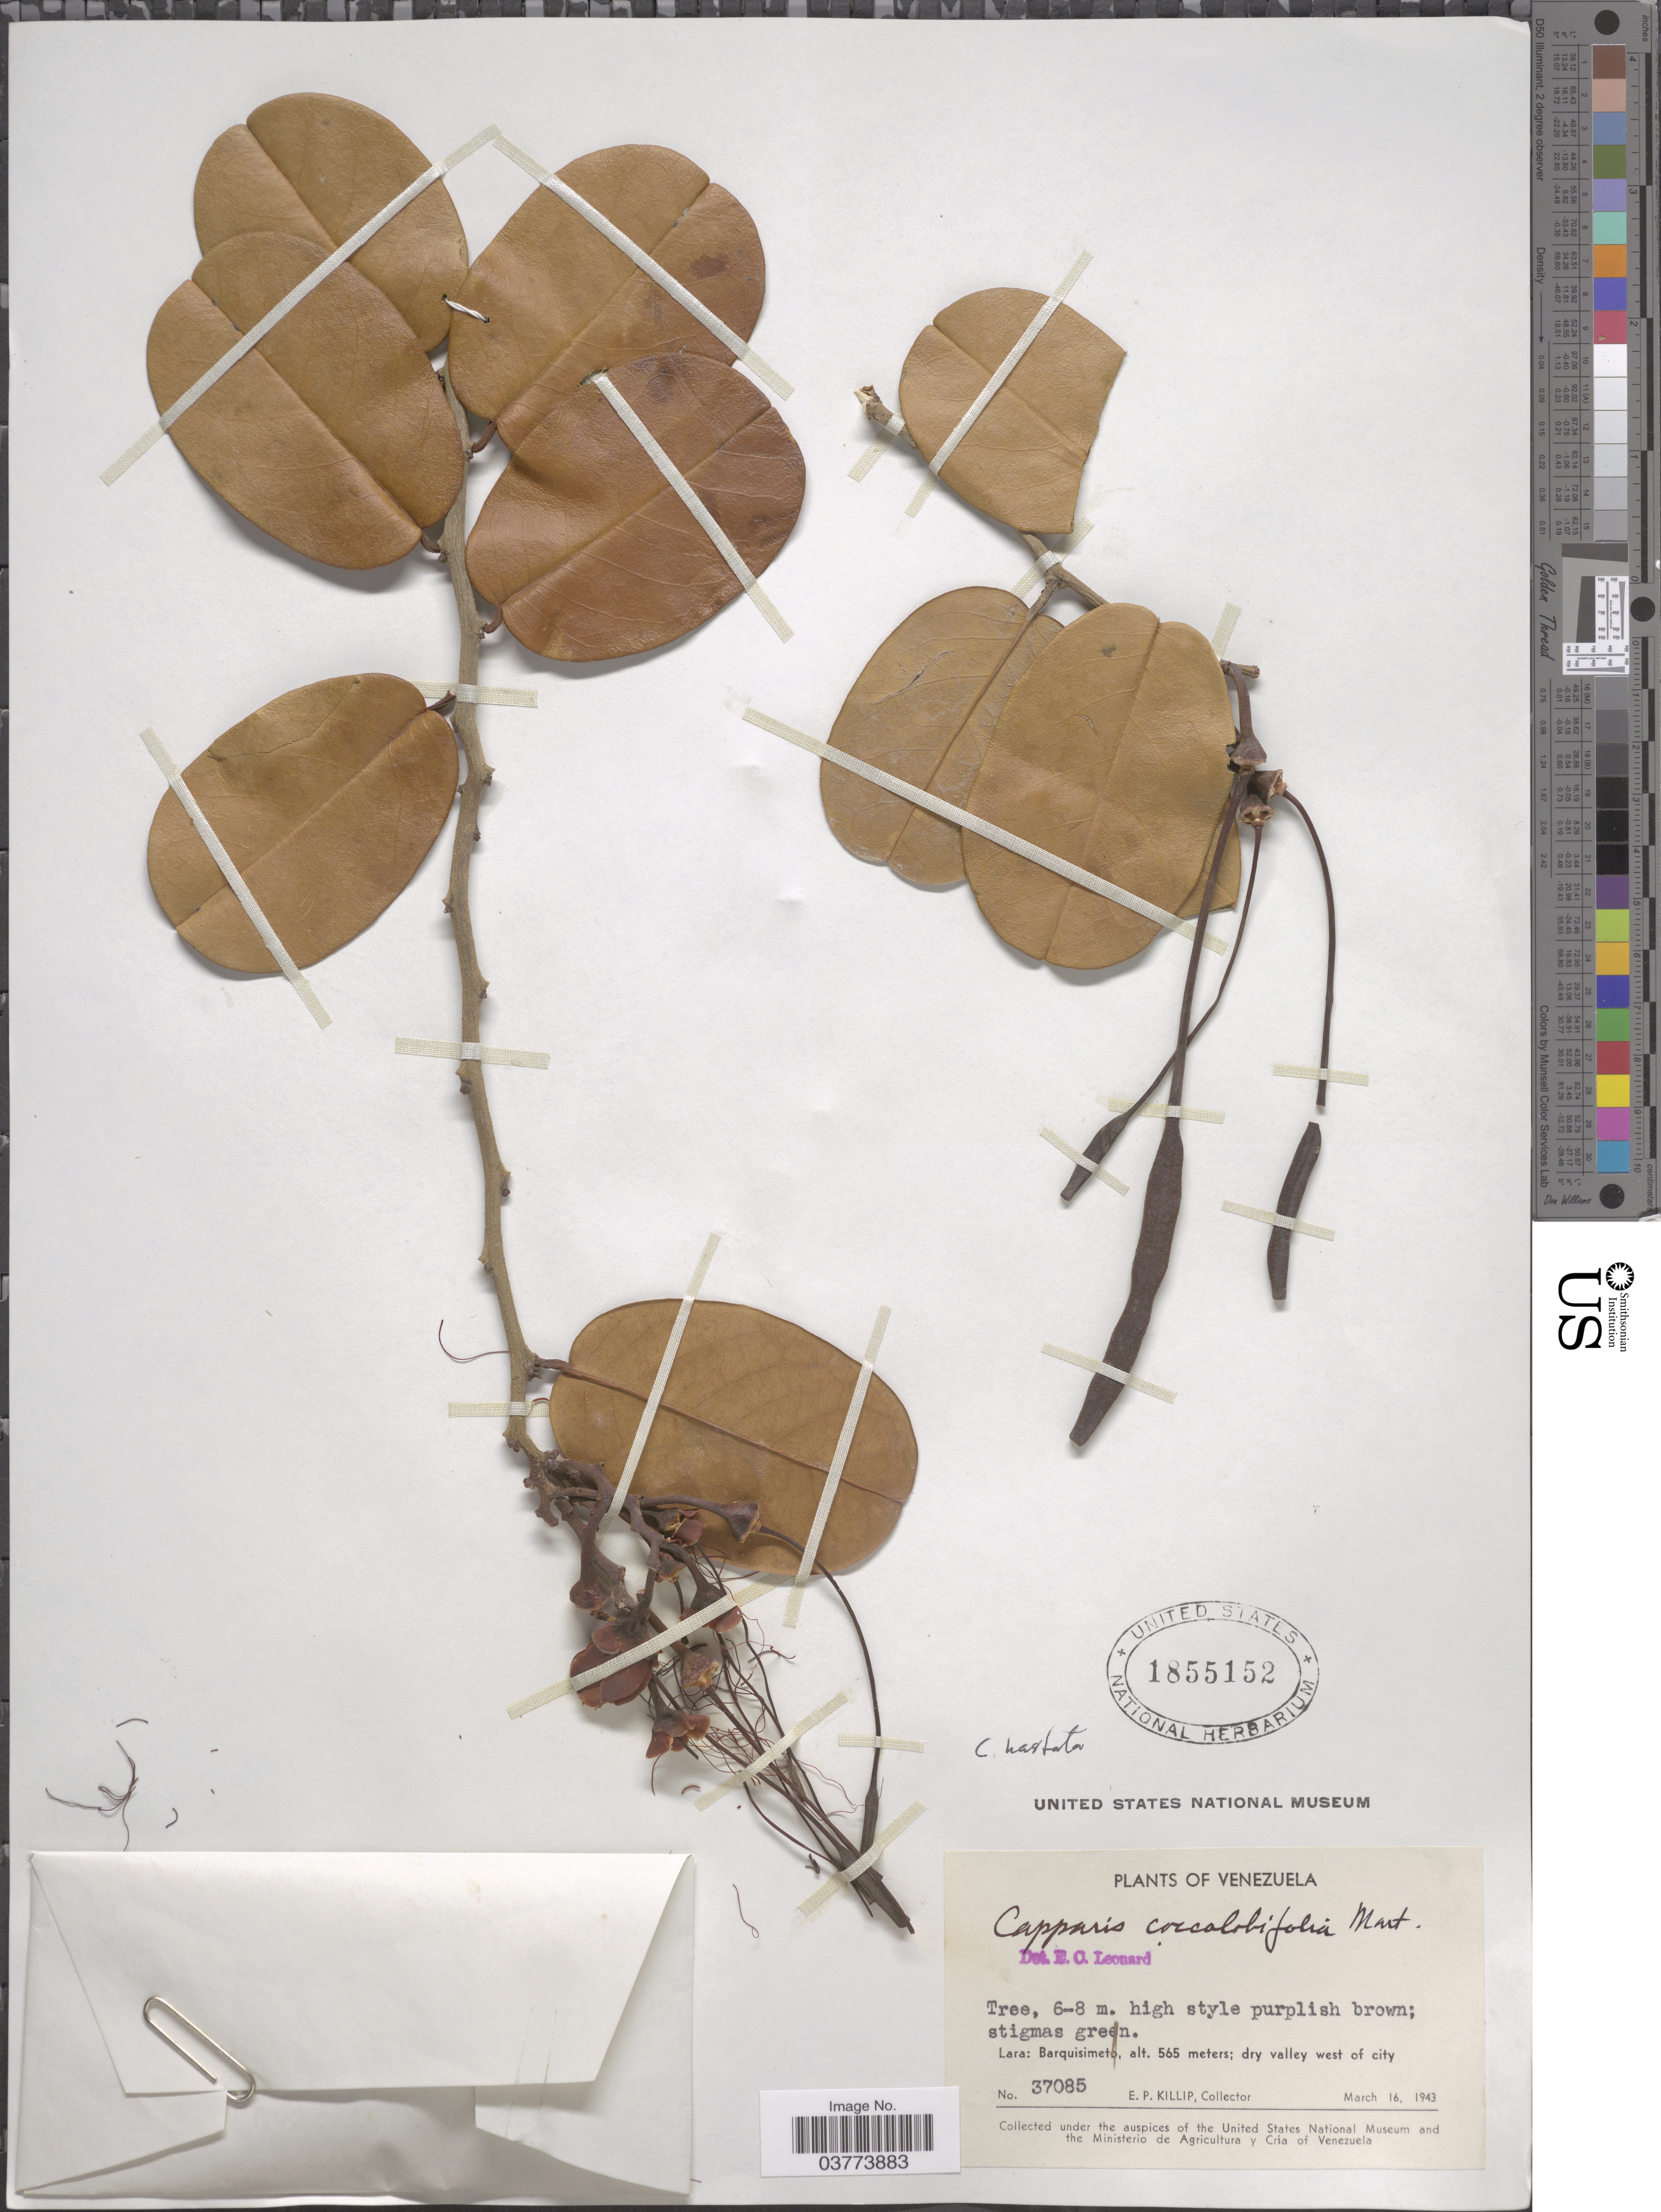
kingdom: Plantae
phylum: Tracheophyta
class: Magnoliopsida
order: Brassicales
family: Capparaceae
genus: Cynophalla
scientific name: Cynophalla hastata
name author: (Jacq.) J. Presl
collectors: E. P. Killip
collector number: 37085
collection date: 1943-03-16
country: Venezuela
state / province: Lara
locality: Barquisimeto, dry valley west of city.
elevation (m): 565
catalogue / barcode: US 1855152